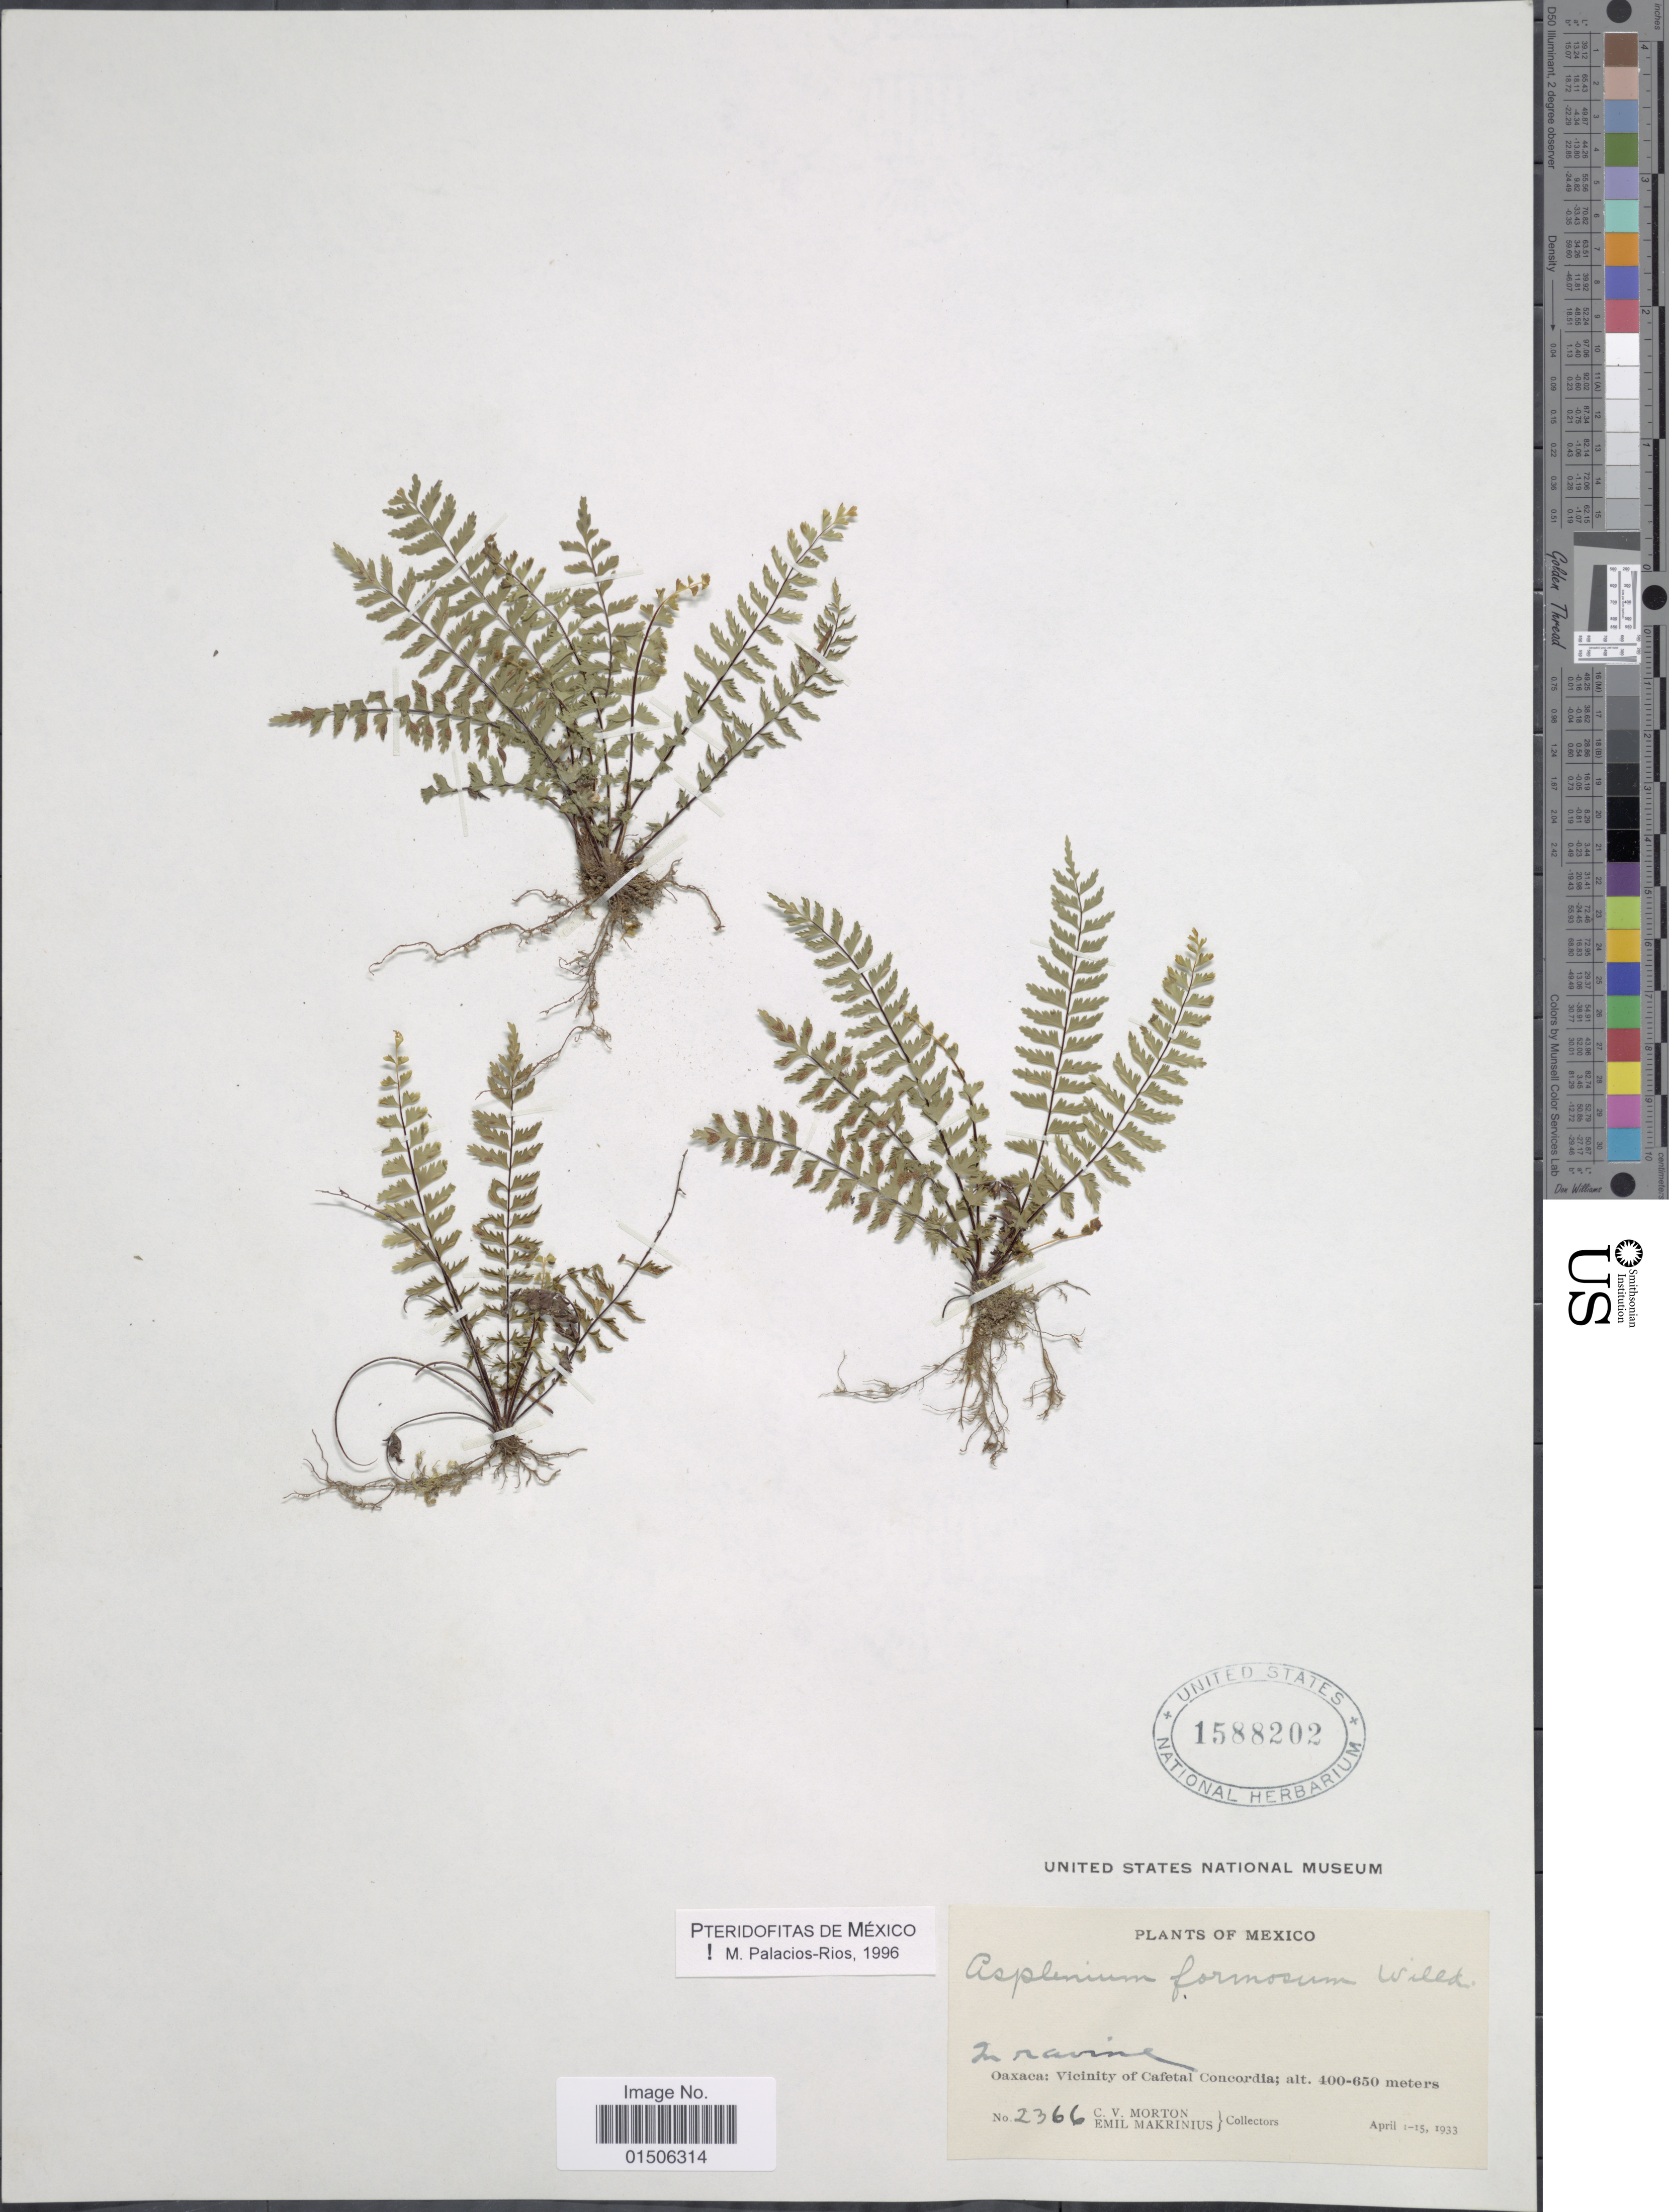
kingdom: Plantae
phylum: Tracheophyta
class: Polypodiopsida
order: Polypodiales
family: Aspleniaceae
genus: Asplenium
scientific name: Asplenium formosum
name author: Willd.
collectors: C. V. Morton & E. Makrinius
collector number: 2366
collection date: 1933-04-01/1933-04-15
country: Mexico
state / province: Oaxaca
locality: In ravine, Vicinity of Cafetal Corcordia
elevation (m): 400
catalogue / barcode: US 1588202